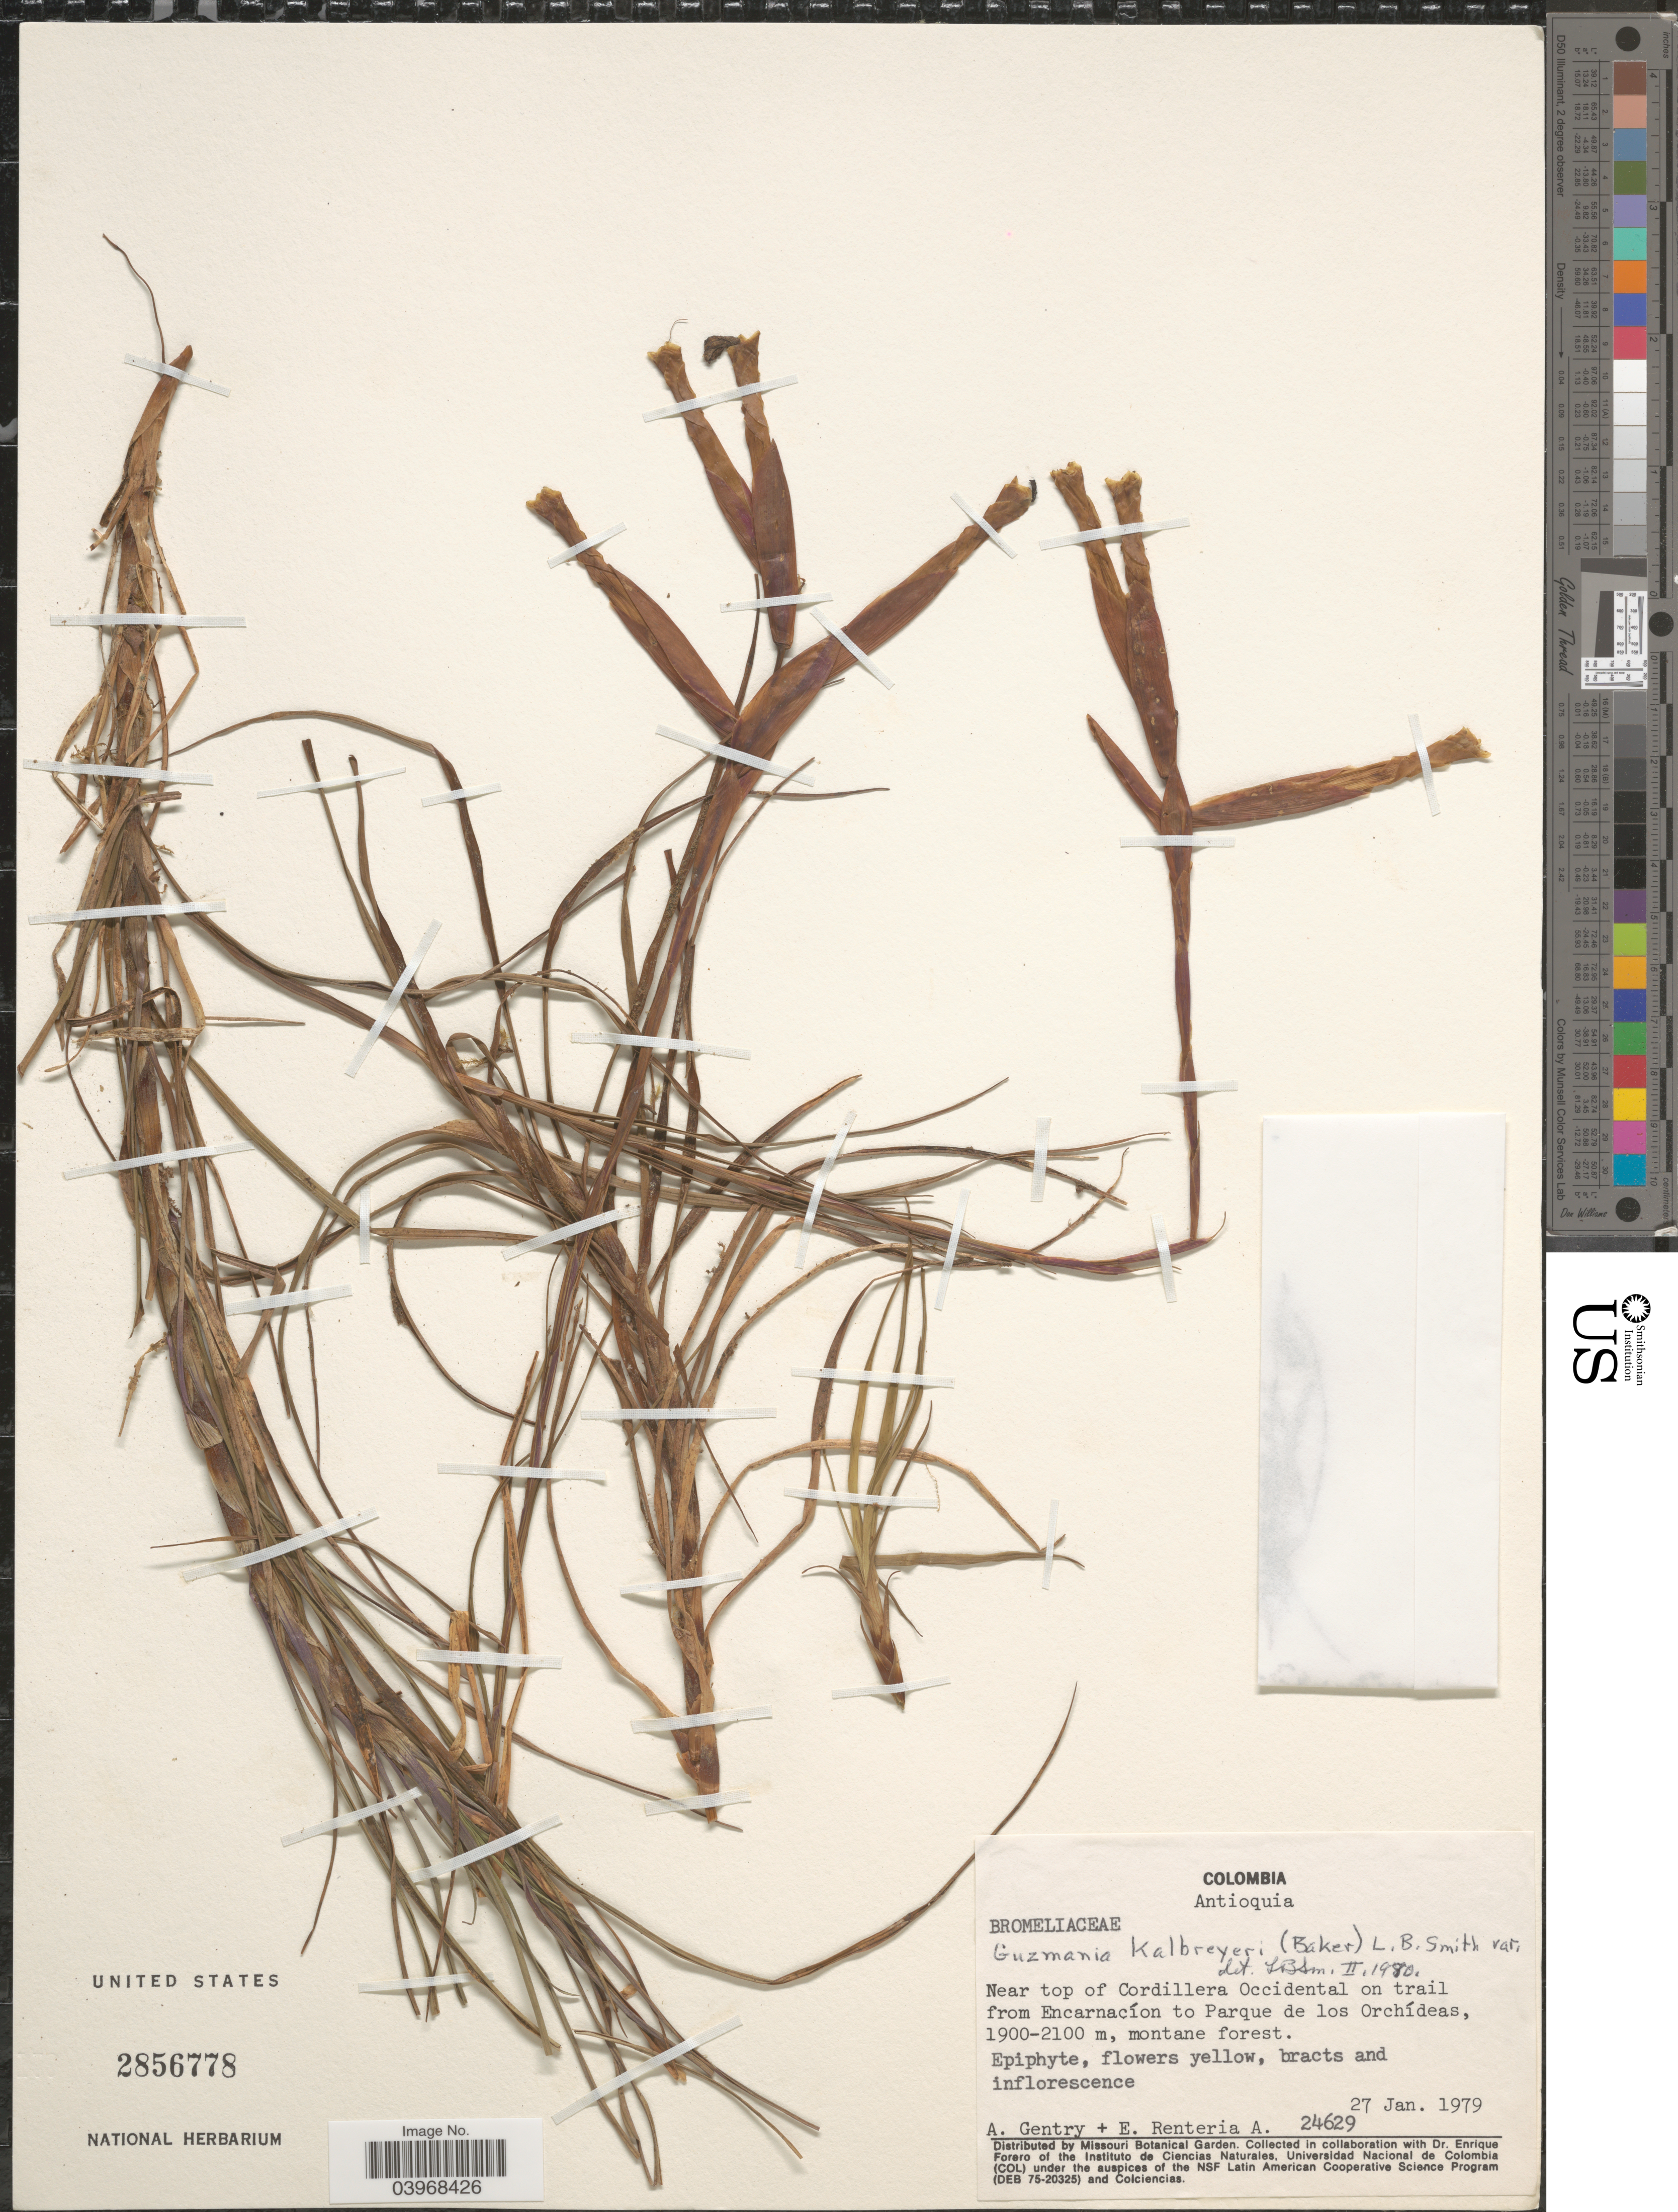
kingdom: Plantae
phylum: Tracheophyta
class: Liliopsida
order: Poales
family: Bromeliaceae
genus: Guzmania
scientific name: Guzmania kalbreyeri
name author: (Baker) L.B. Sm.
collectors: A. H. Gentry & E. Renteria A.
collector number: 24629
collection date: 1979-01-27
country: Colombia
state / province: Antioquia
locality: Near top of Cordillera Occidental on trail from Encarnacíon to Parque de los Orchídeas.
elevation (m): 1900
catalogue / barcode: US 2856778